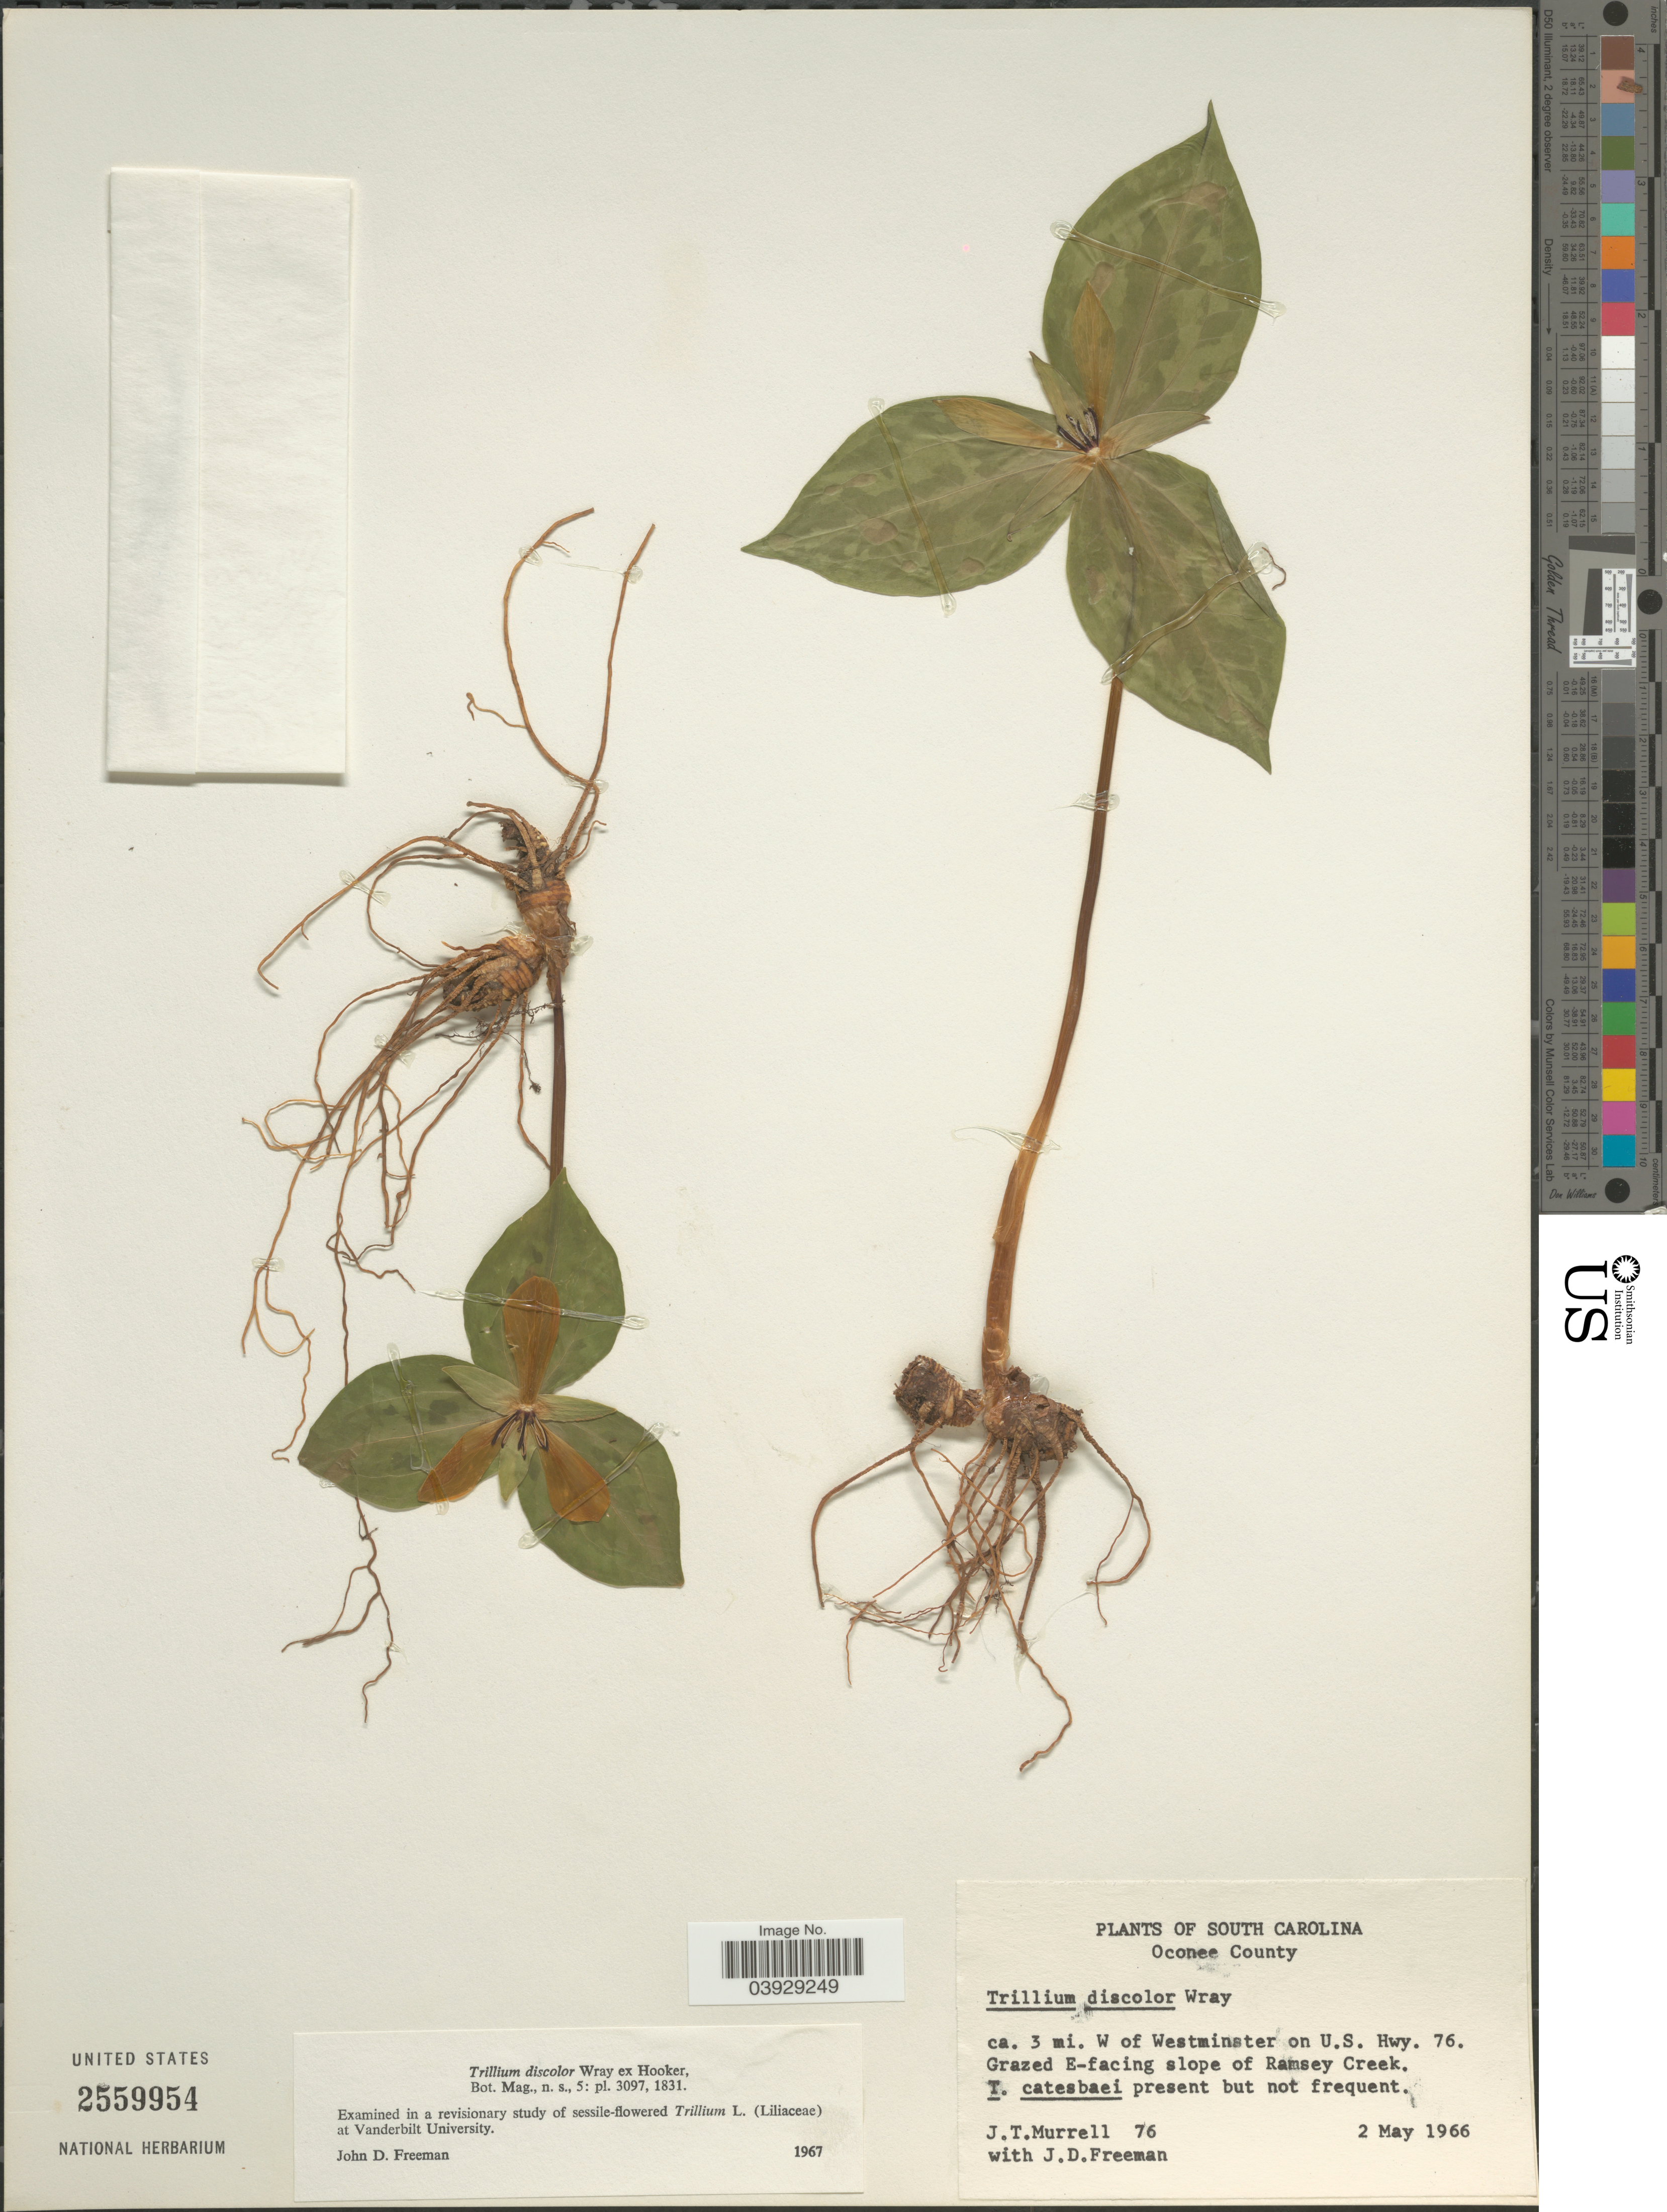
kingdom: Plantae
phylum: Tracheophyta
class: Liliopsida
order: Liliales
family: Melanthiaceae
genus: Trillium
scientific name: Trillium discolor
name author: Wray ex Hook.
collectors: J. Murrell & J. Freeman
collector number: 76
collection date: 1966-05-02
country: United States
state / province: South Carolina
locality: Oconee County. ca. 3 mi. W of Westminster on U.S. Hwy. 76. Grazed E-facing slope of Ramsey Creek.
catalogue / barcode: US 2559954